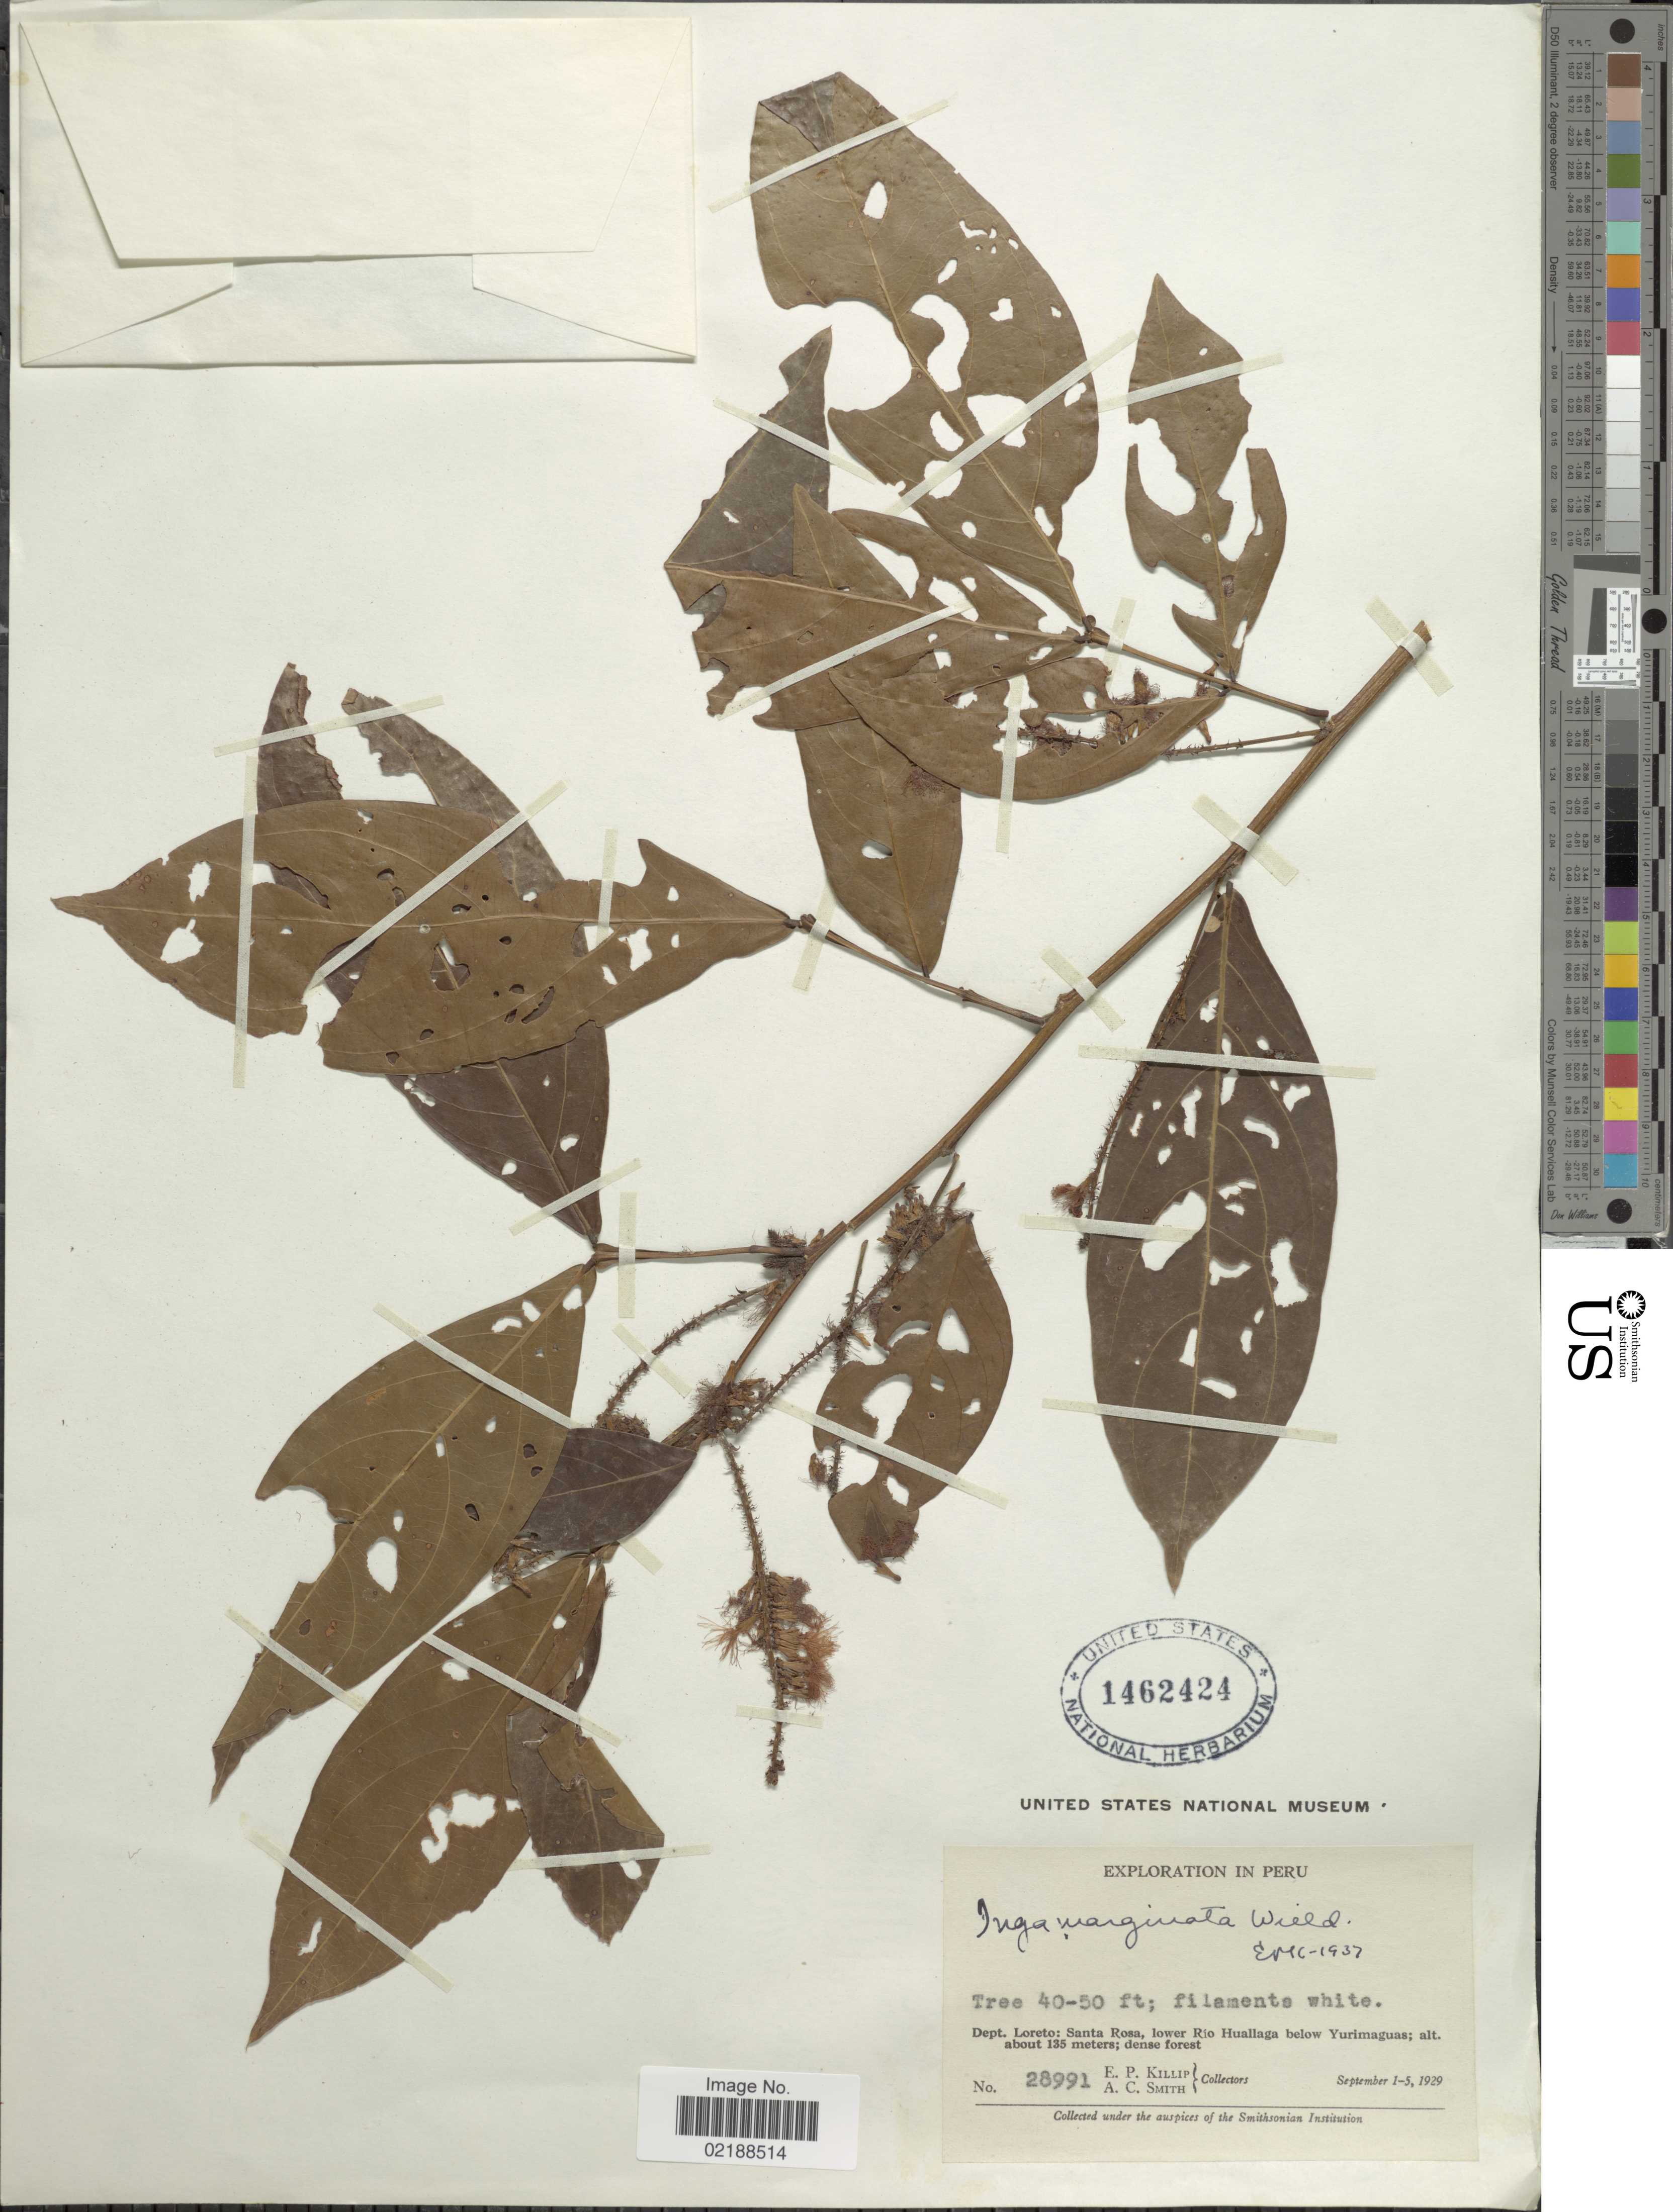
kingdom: Plantae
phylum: Tracheophyta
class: Magnoliopsida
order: Fabales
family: Fabaceae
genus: Inga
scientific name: Inga marginata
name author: Willd.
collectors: E. P. Killip & A. C. Smith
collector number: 28991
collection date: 1929-09-01/1929-09-05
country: Peru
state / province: Loreto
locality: Dept. Loreto: Santa Rosa, lower Río Huallaga below Yurimaguas; dense forest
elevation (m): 135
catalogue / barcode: US 1462424